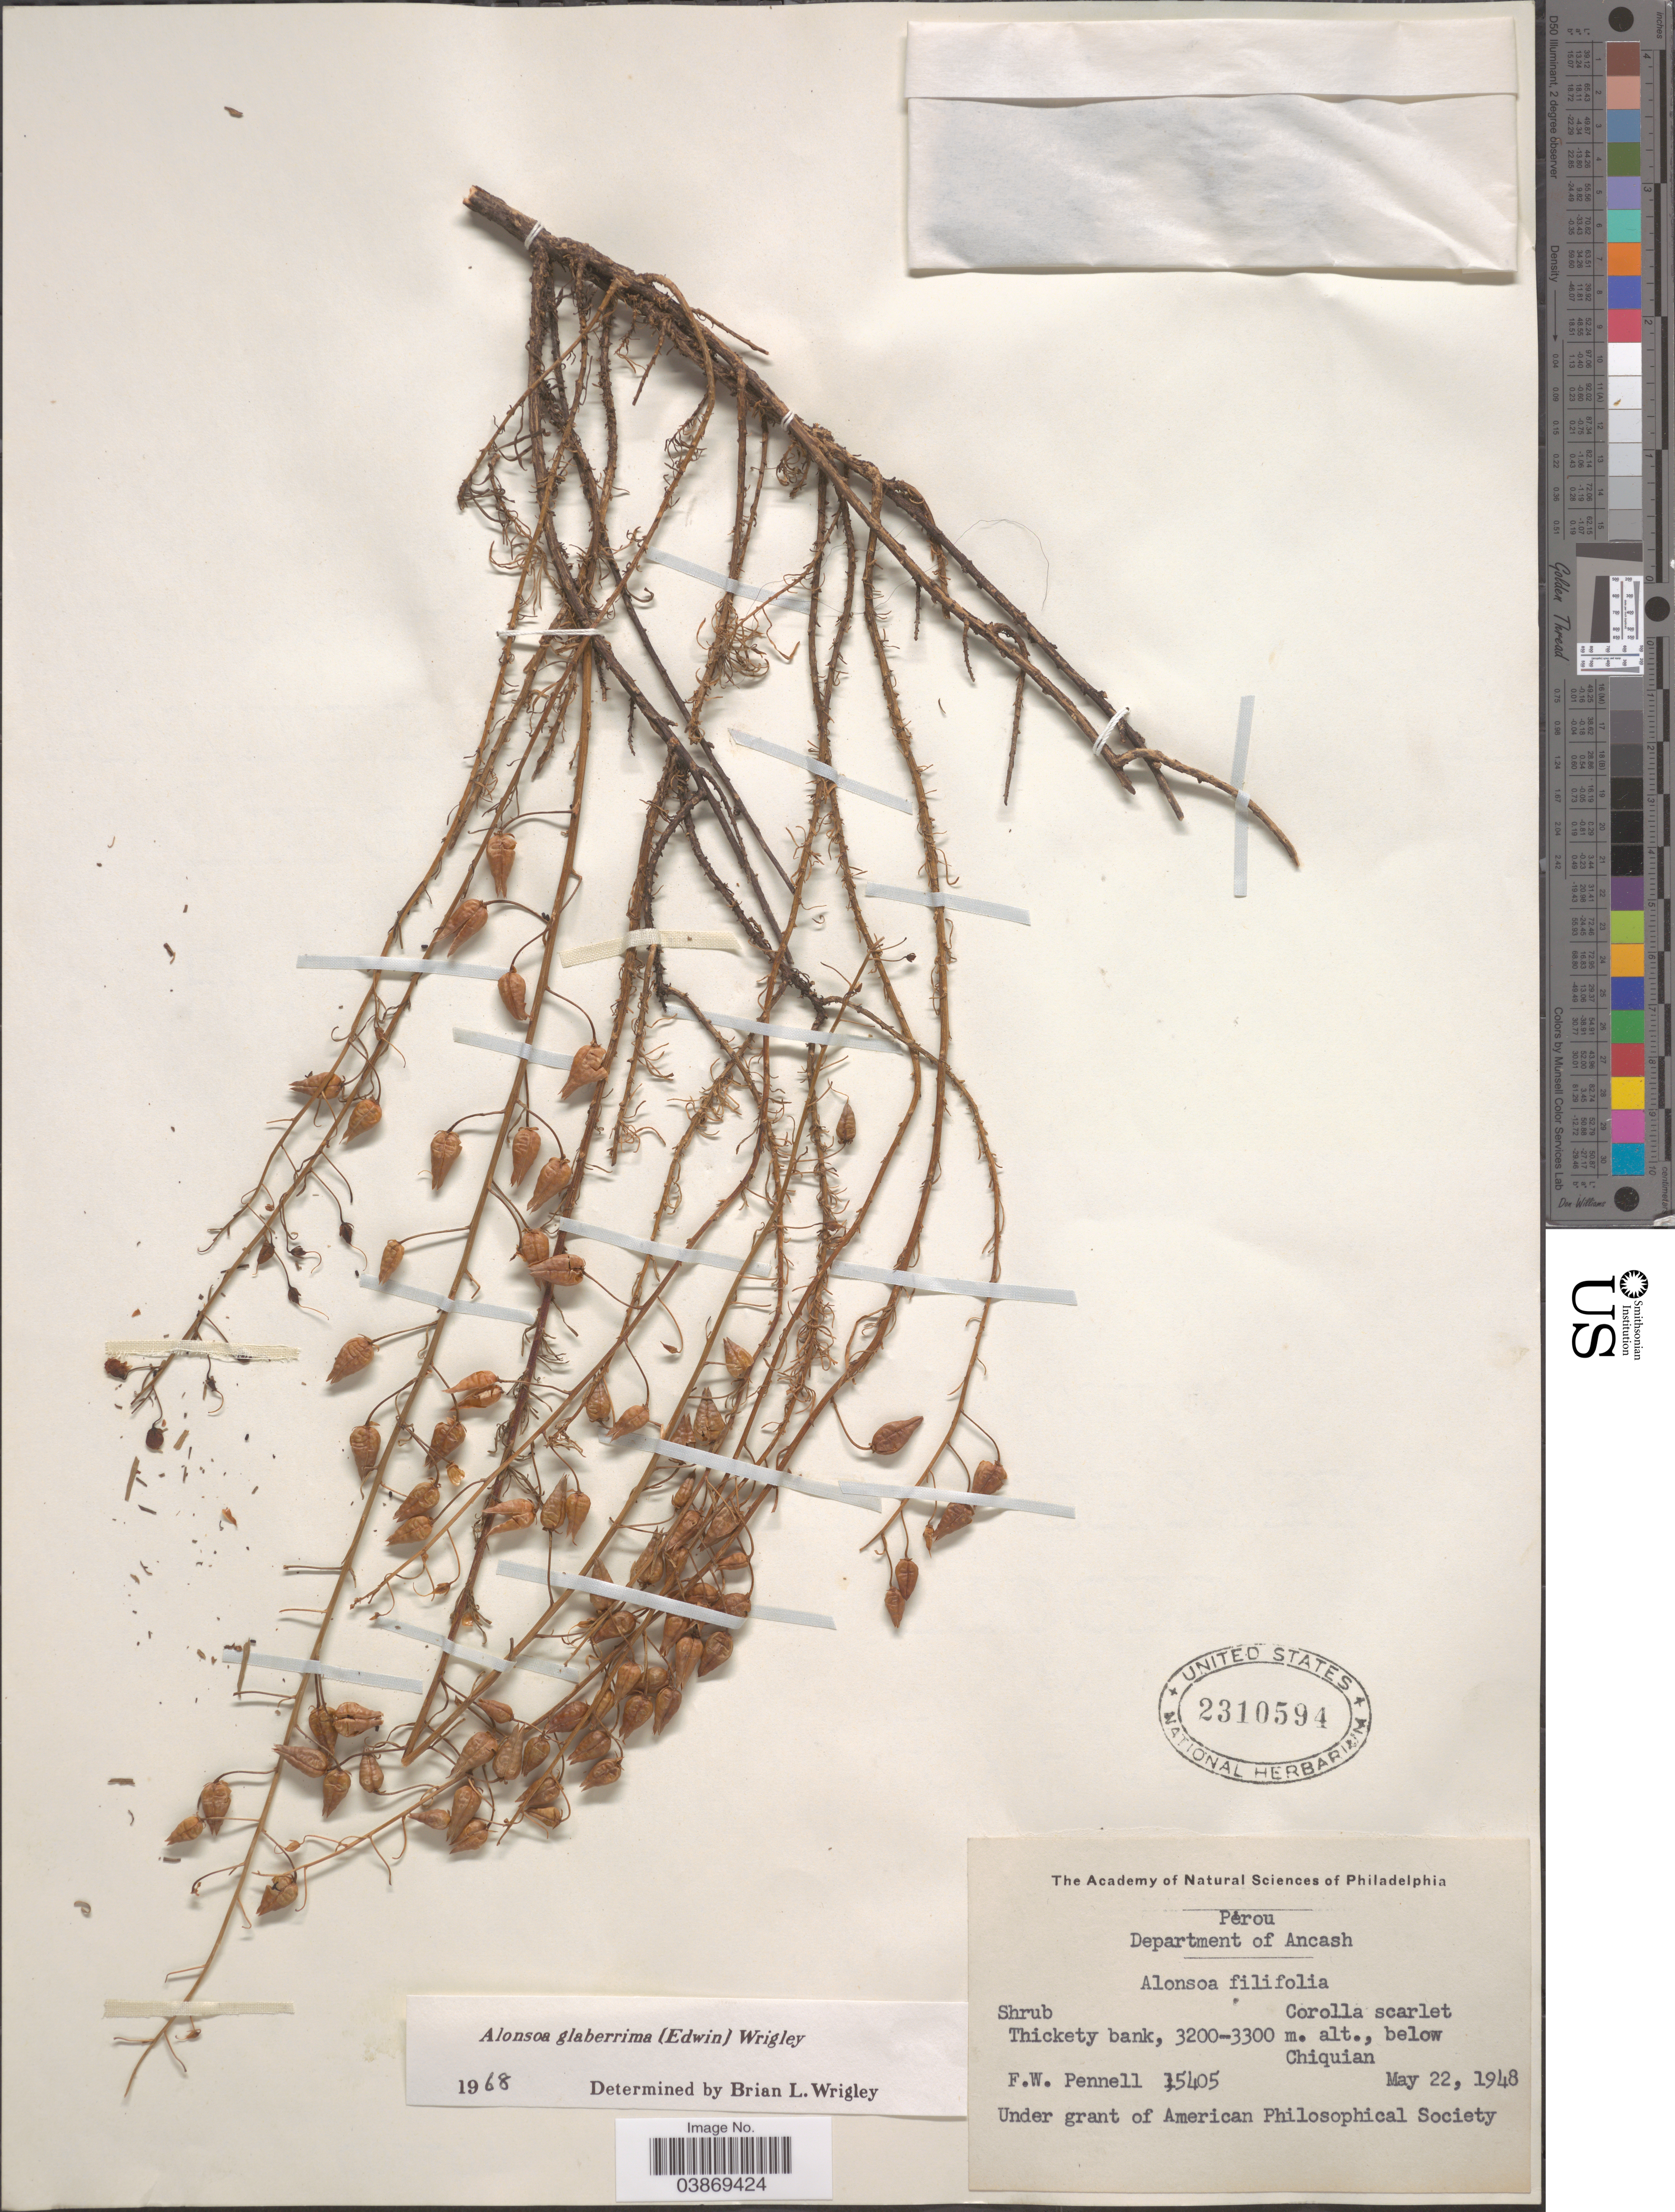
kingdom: Plantae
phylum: Tracheophyta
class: Magnoliopsida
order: Lamiales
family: Scrophulariaceae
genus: Alonsoa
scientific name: Alonsoa linearis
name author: (Jacq.) Ruiz & Pav.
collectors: F. W. Pennell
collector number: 15405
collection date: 1948-05-22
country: Peru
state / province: Ancash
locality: Department of Ancash. Thickety bank, below Chiquian.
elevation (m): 3200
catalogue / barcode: US 2310594